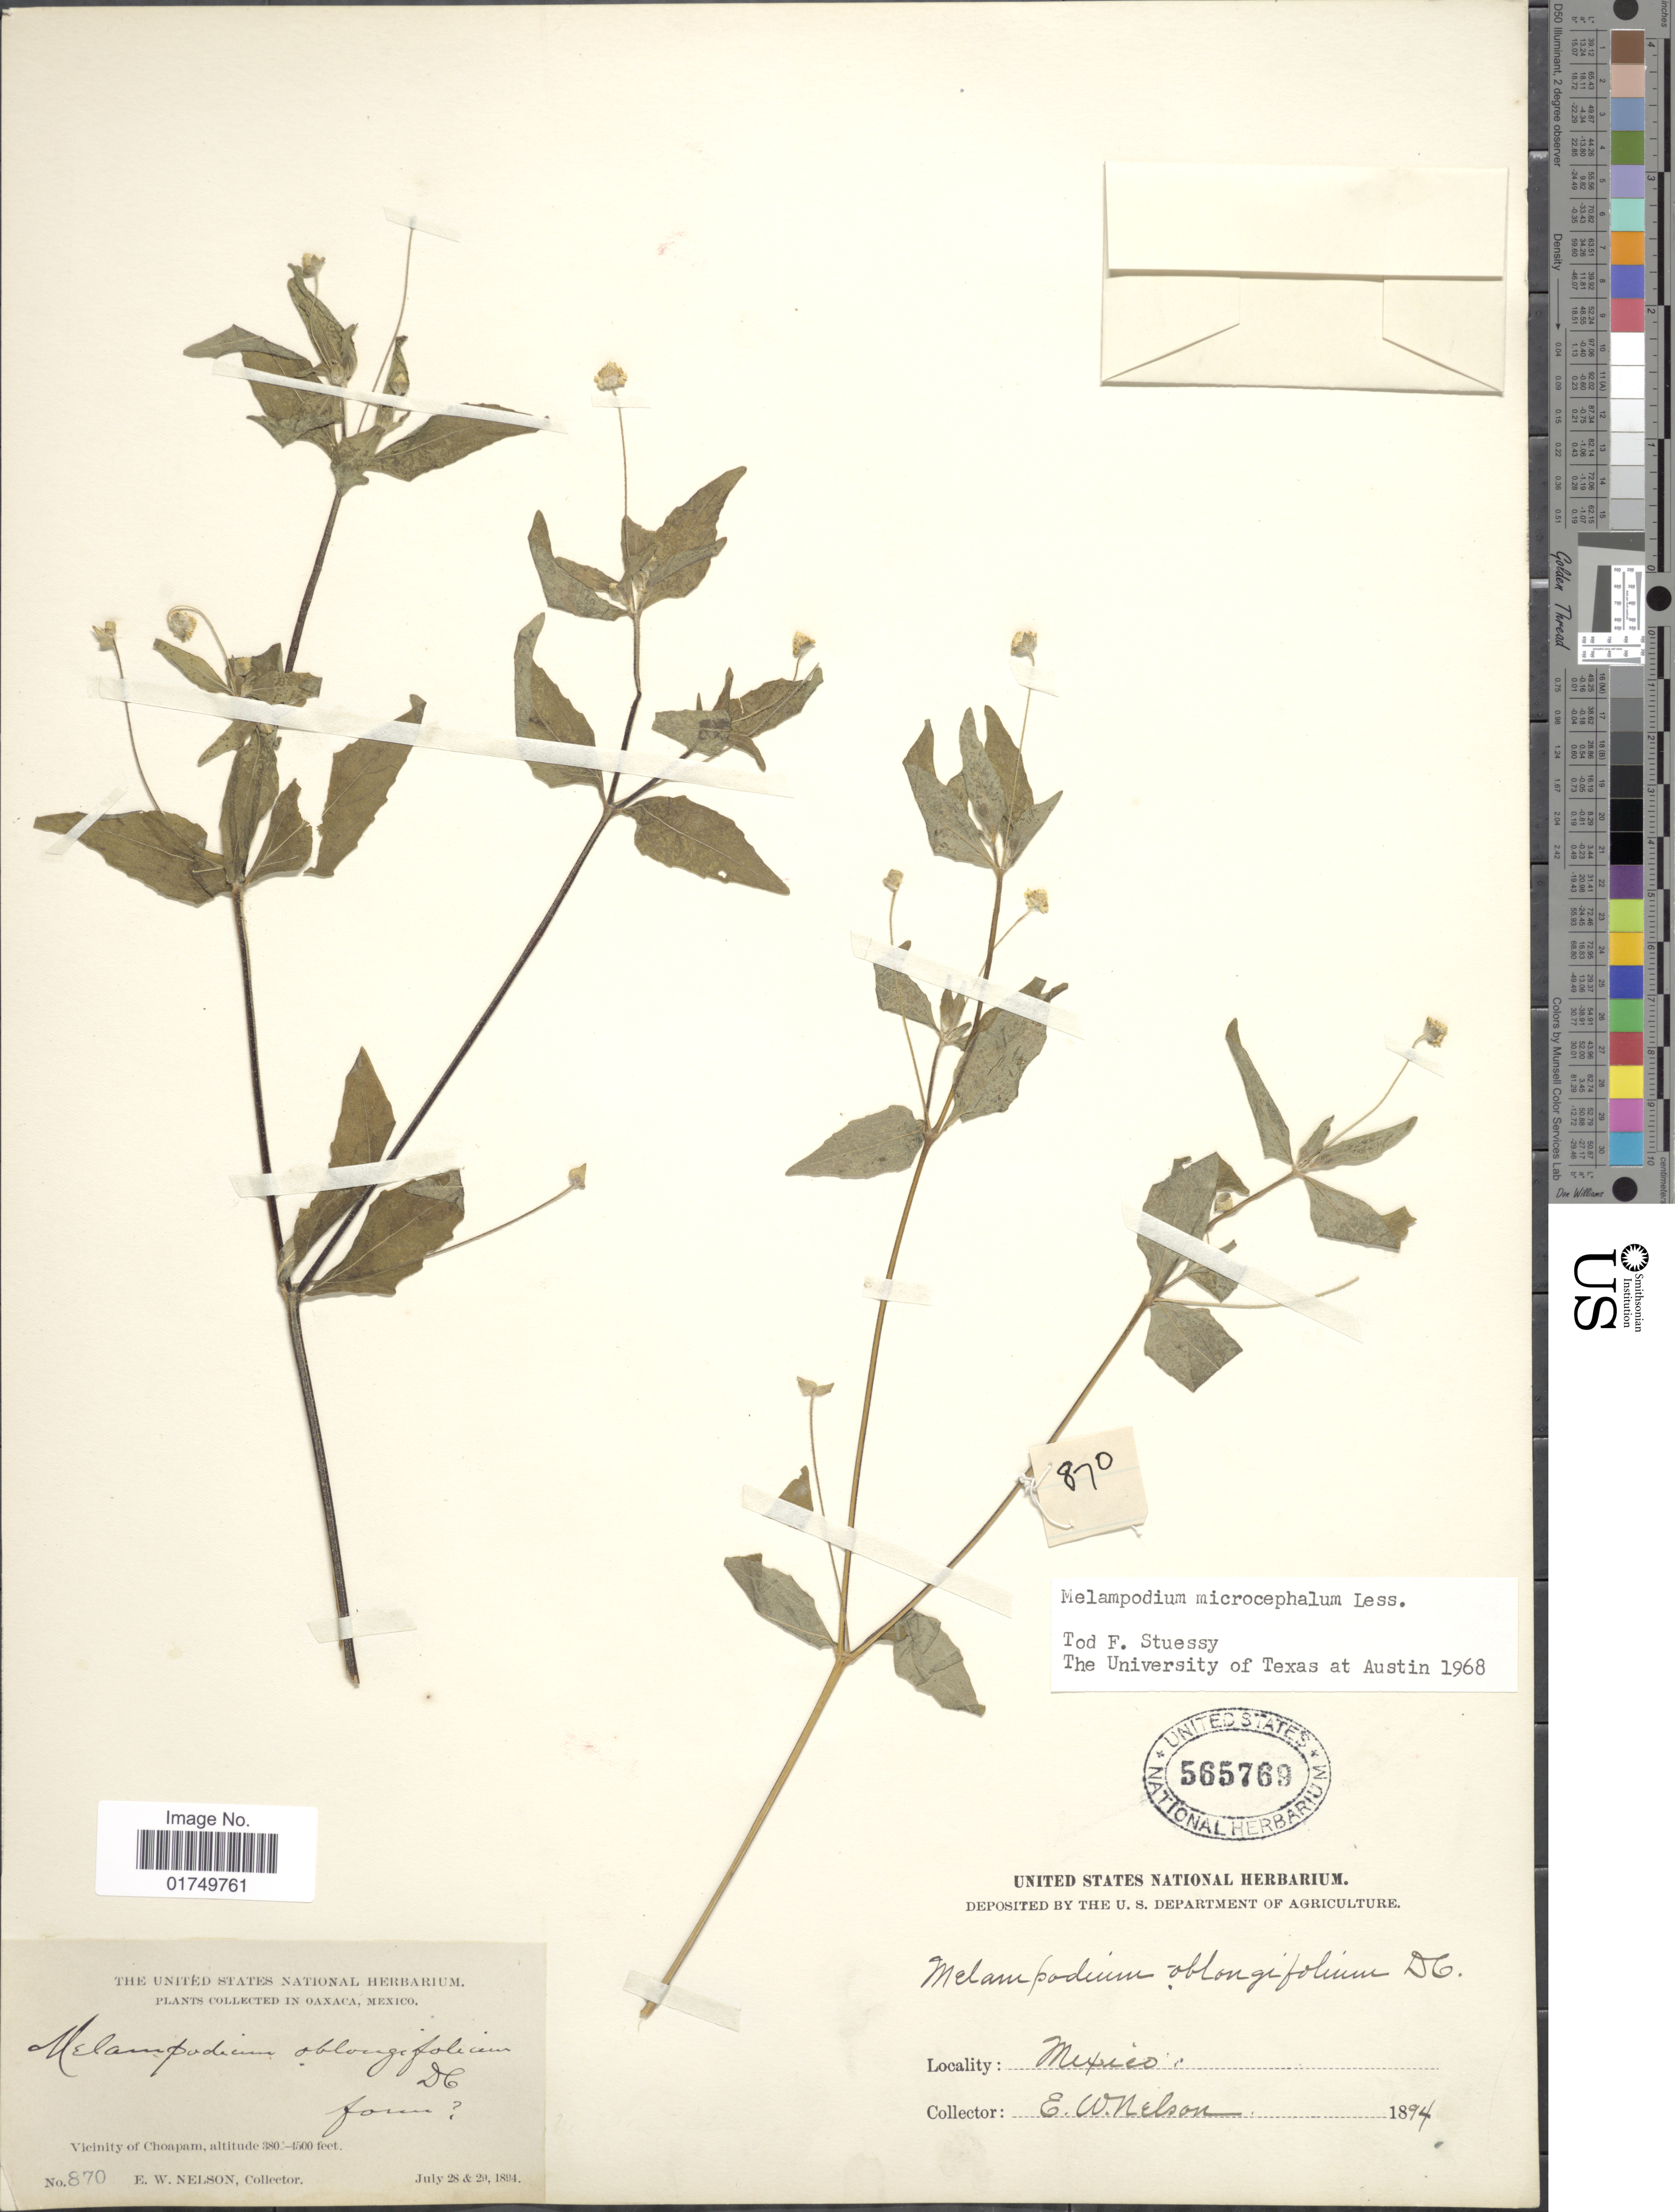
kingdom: Plantae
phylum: Tracheophyta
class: Magnoliopsida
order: Asterales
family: Asteraceae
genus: Melampodium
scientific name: Melampodium microcephalum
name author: Less.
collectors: E. W. Nelson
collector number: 870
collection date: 1894-07-28/1894-07-29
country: Mexico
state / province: Oaxaca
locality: Vicinity of Choapam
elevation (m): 116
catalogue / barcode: US 565769